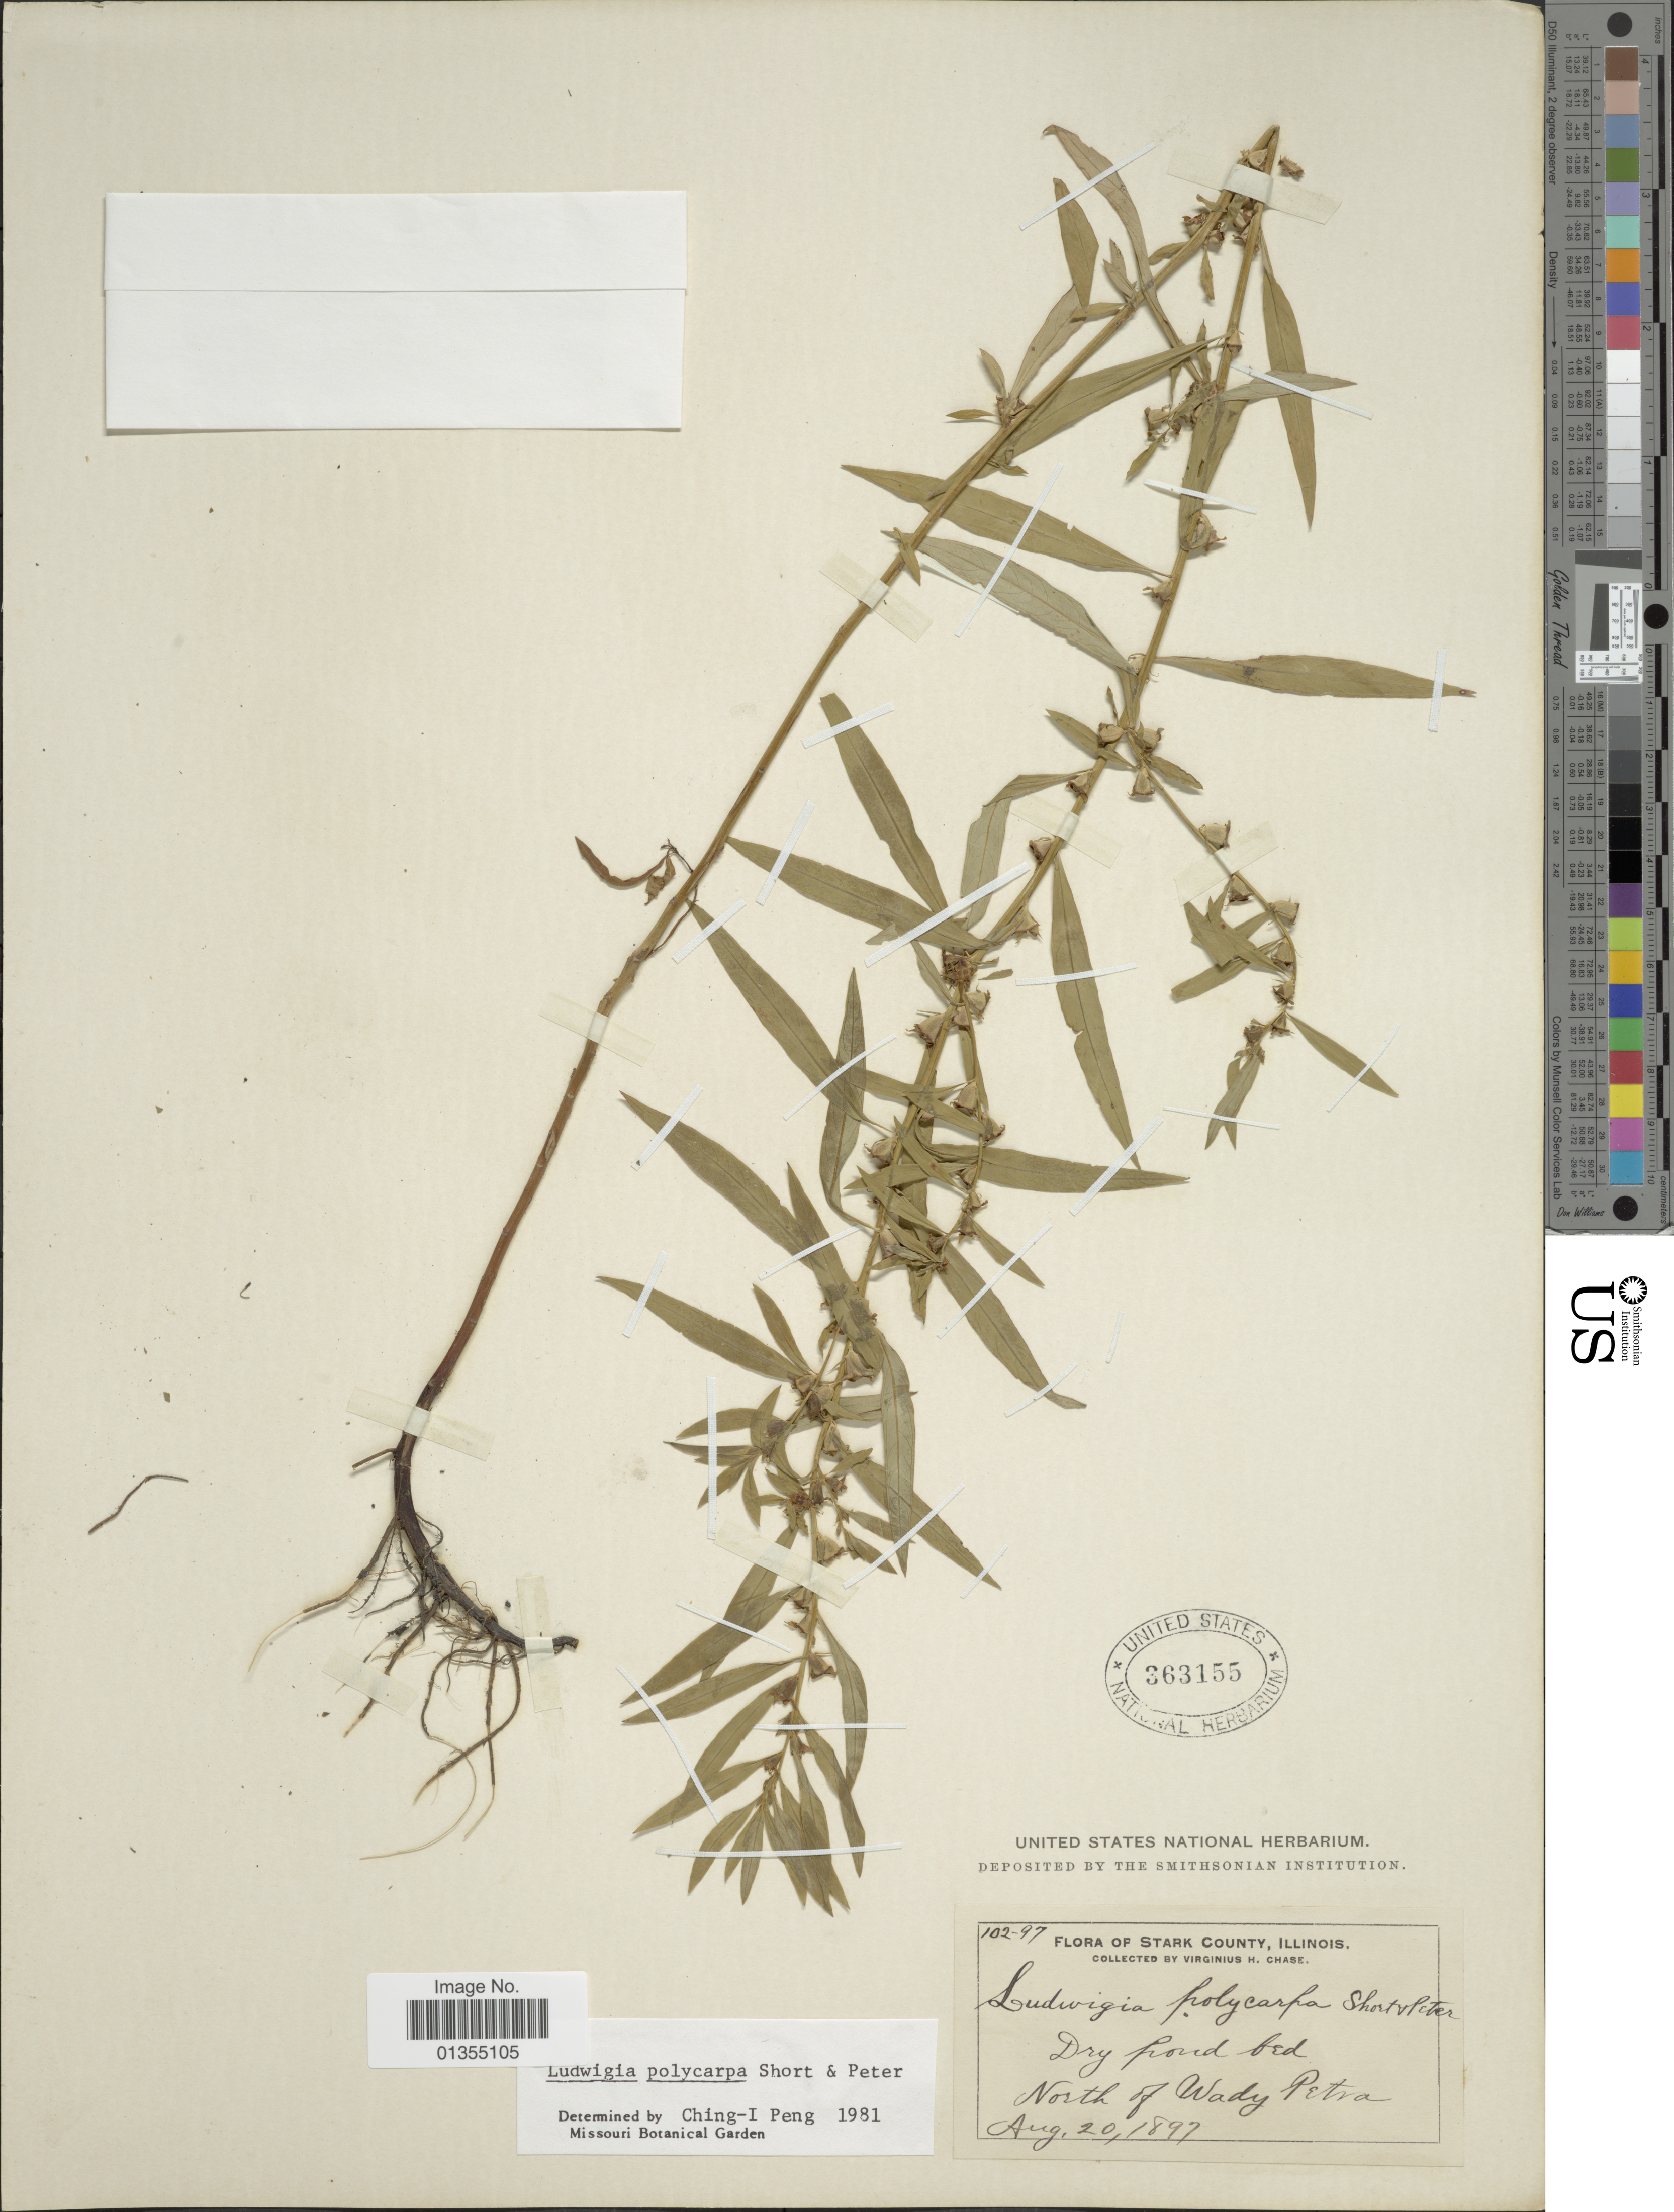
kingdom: Plantae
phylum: Tracheophyta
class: Magnoliopsida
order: Myrtales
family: Onagraceae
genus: Ludwigia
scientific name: Ludwigia polycarpa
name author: Short & R. Peter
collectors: V. H. Chase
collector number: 102-97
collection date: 1897-08-20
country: United States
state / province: Illinois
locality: Stark County, north of Wady Petra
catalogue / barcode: US 363155